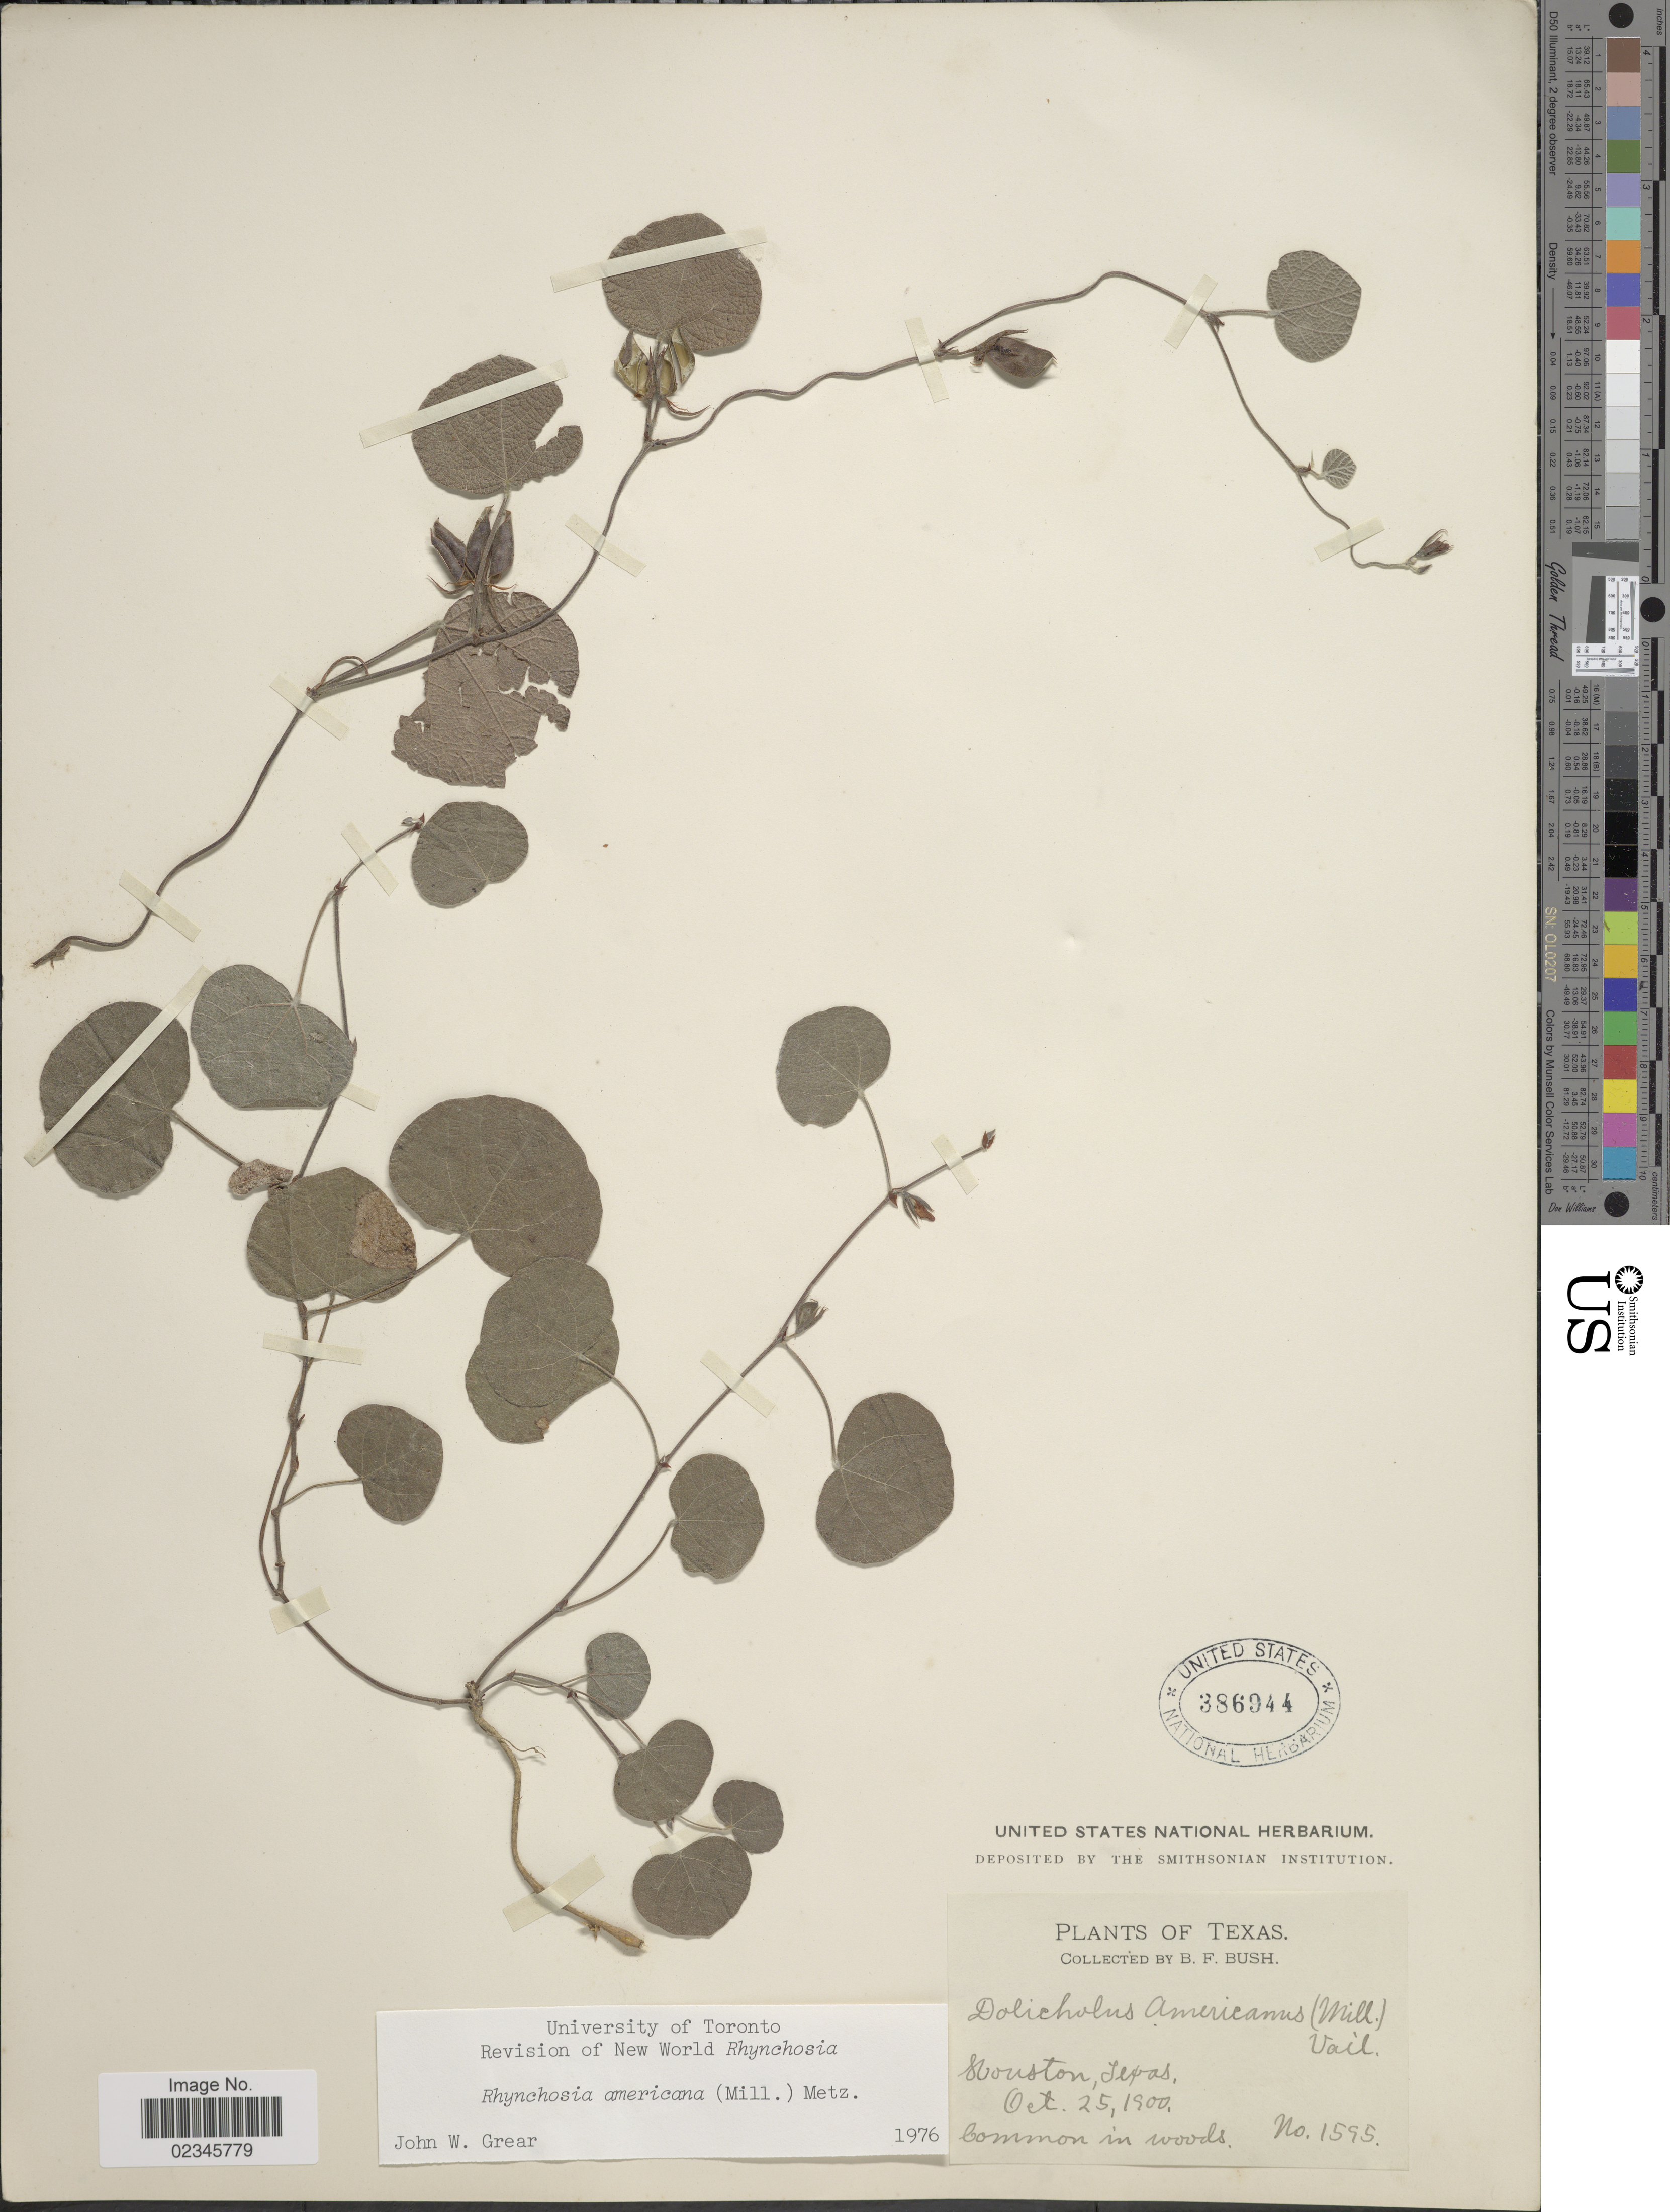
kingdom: Plantae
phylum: Tracheophyta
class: Magnoliopsida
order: Fabales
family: Fabaceae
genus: Rhynchosia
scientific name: Rhynchosia americana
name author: (Mill.) Metz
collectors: B. F. Bush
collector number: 1595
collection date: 1900-10-25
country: United States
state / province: Texas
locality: Houston, common in woods.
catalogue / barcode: US 386944